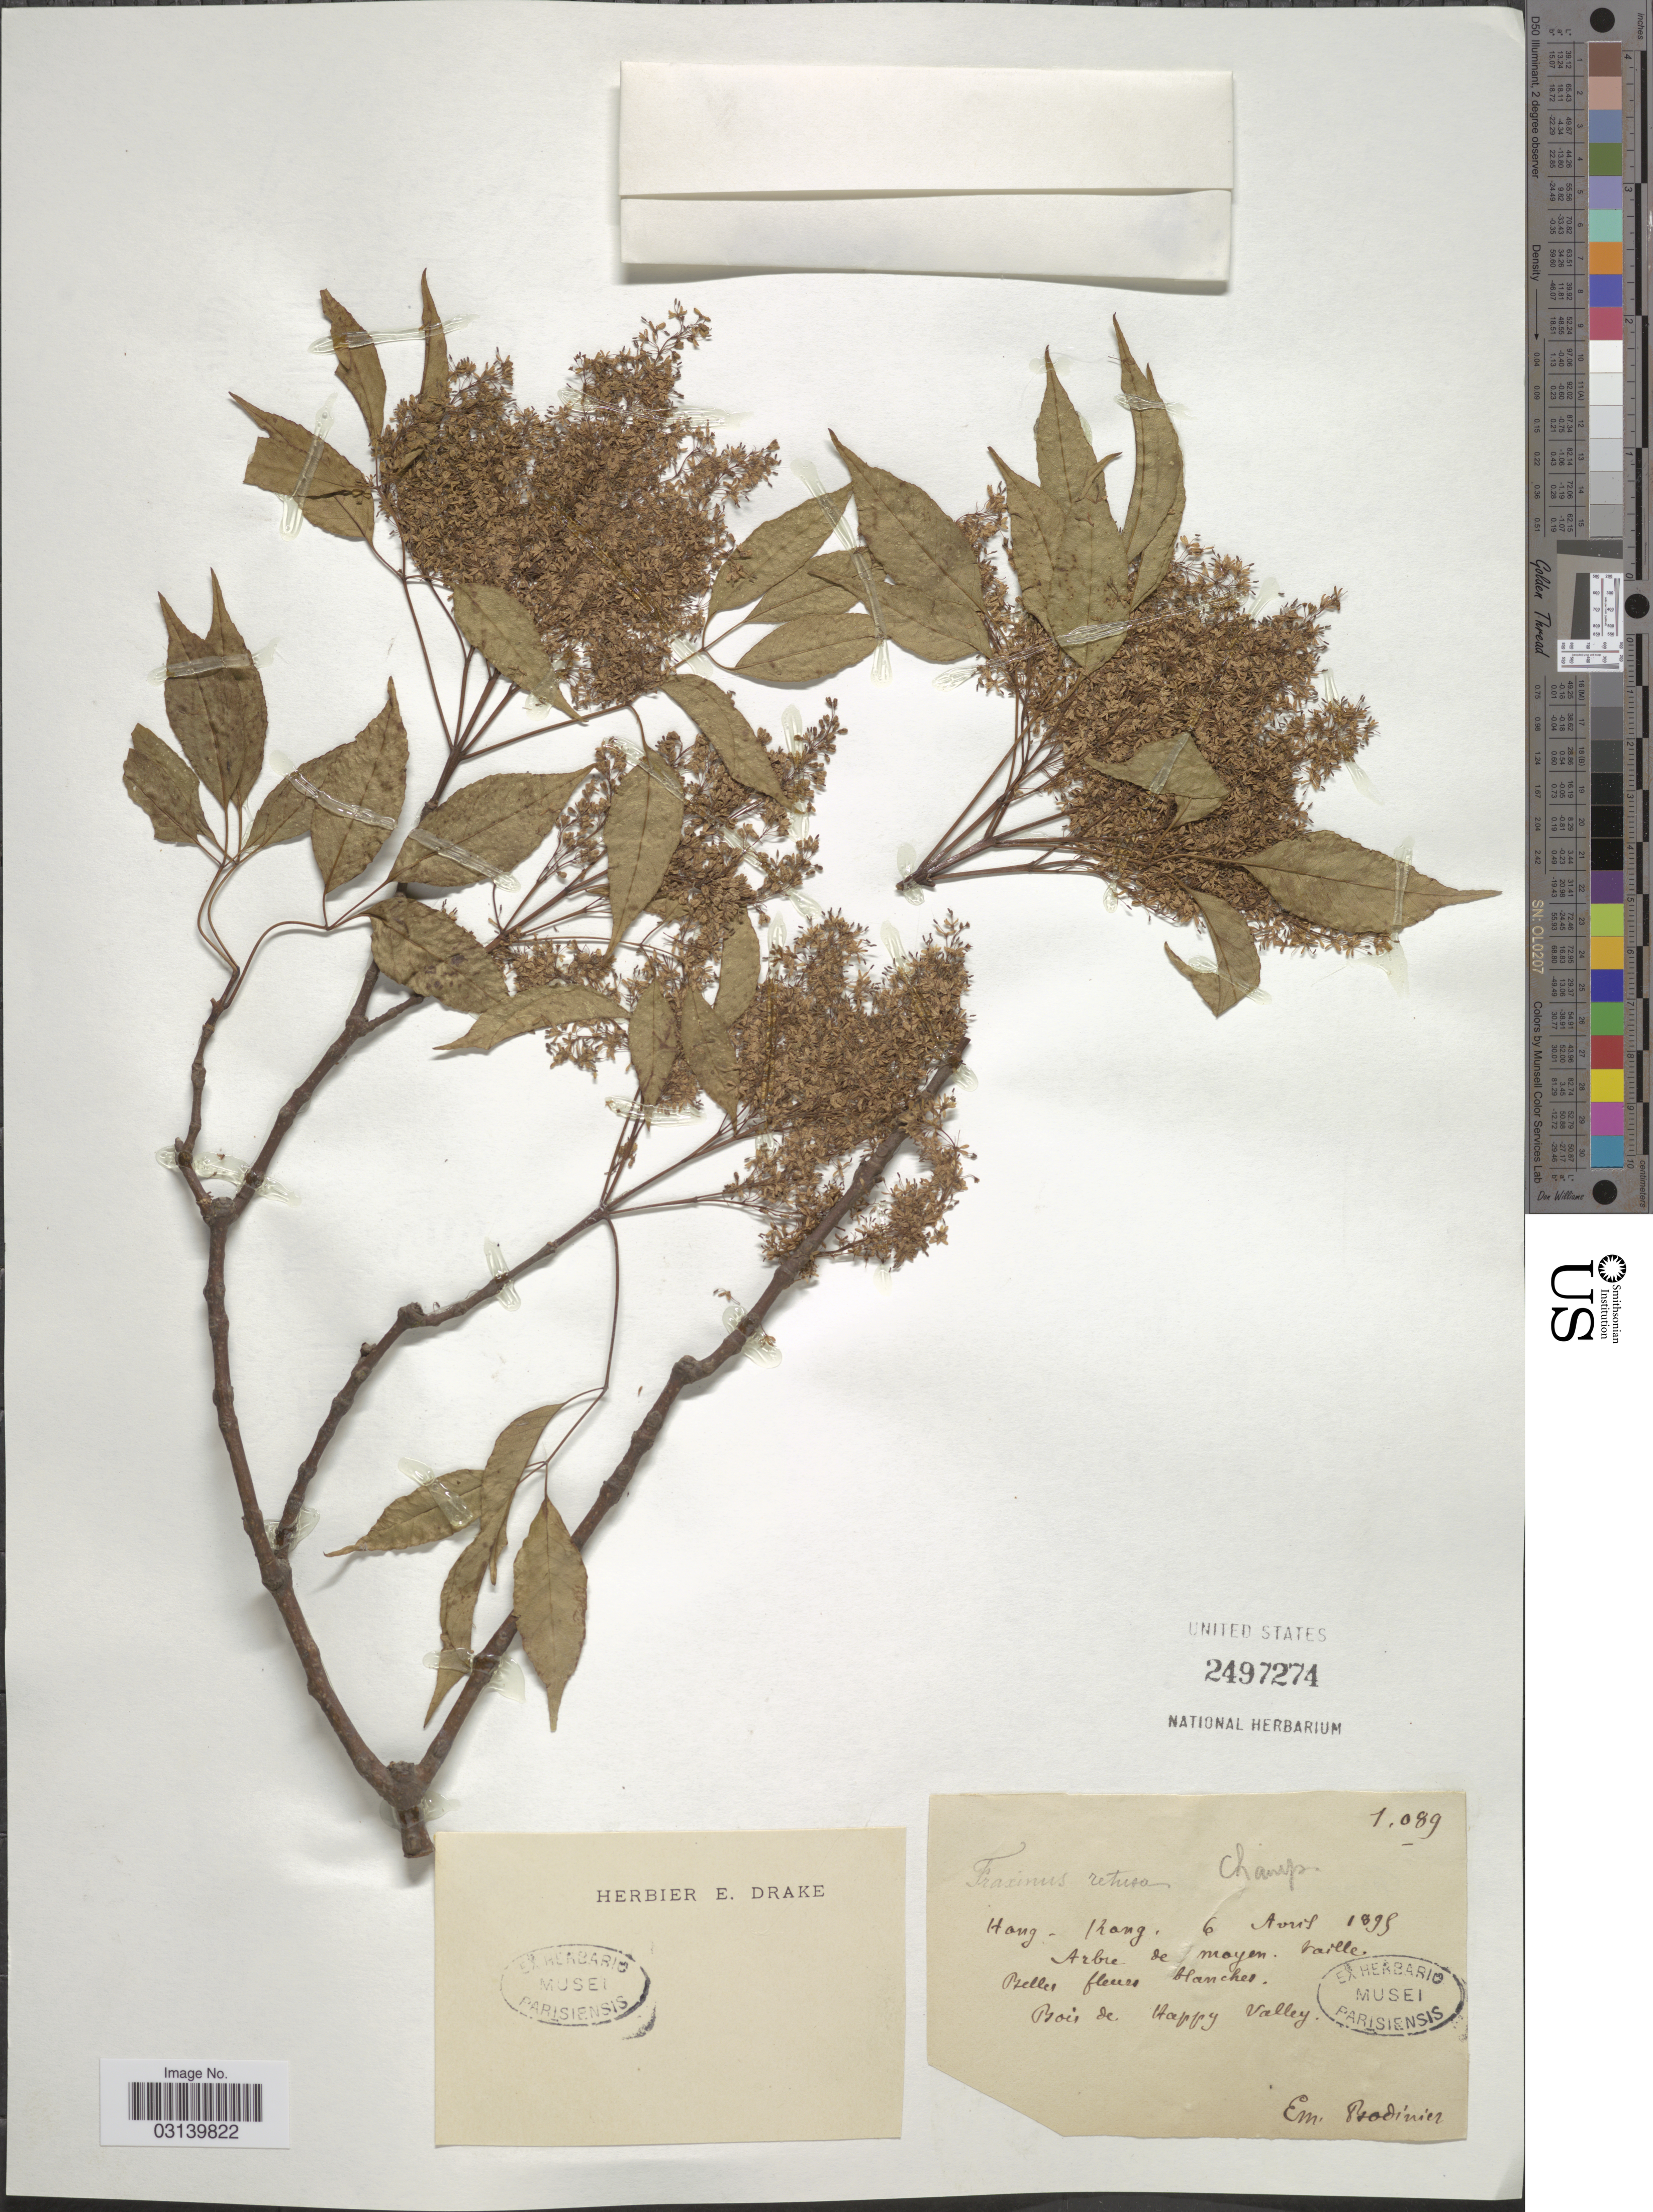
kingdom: Plantae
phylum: Tracheophyta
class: Magnoliopsida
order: Lamiales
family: Oleaceae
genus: Fraxinus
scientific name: Fraxinus championii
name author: Little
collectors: E. Bodinier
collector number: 1089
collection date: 1895-08-06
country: China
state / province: Hong Kong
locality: Bois de Happy Valley.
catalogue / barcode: US 2497274